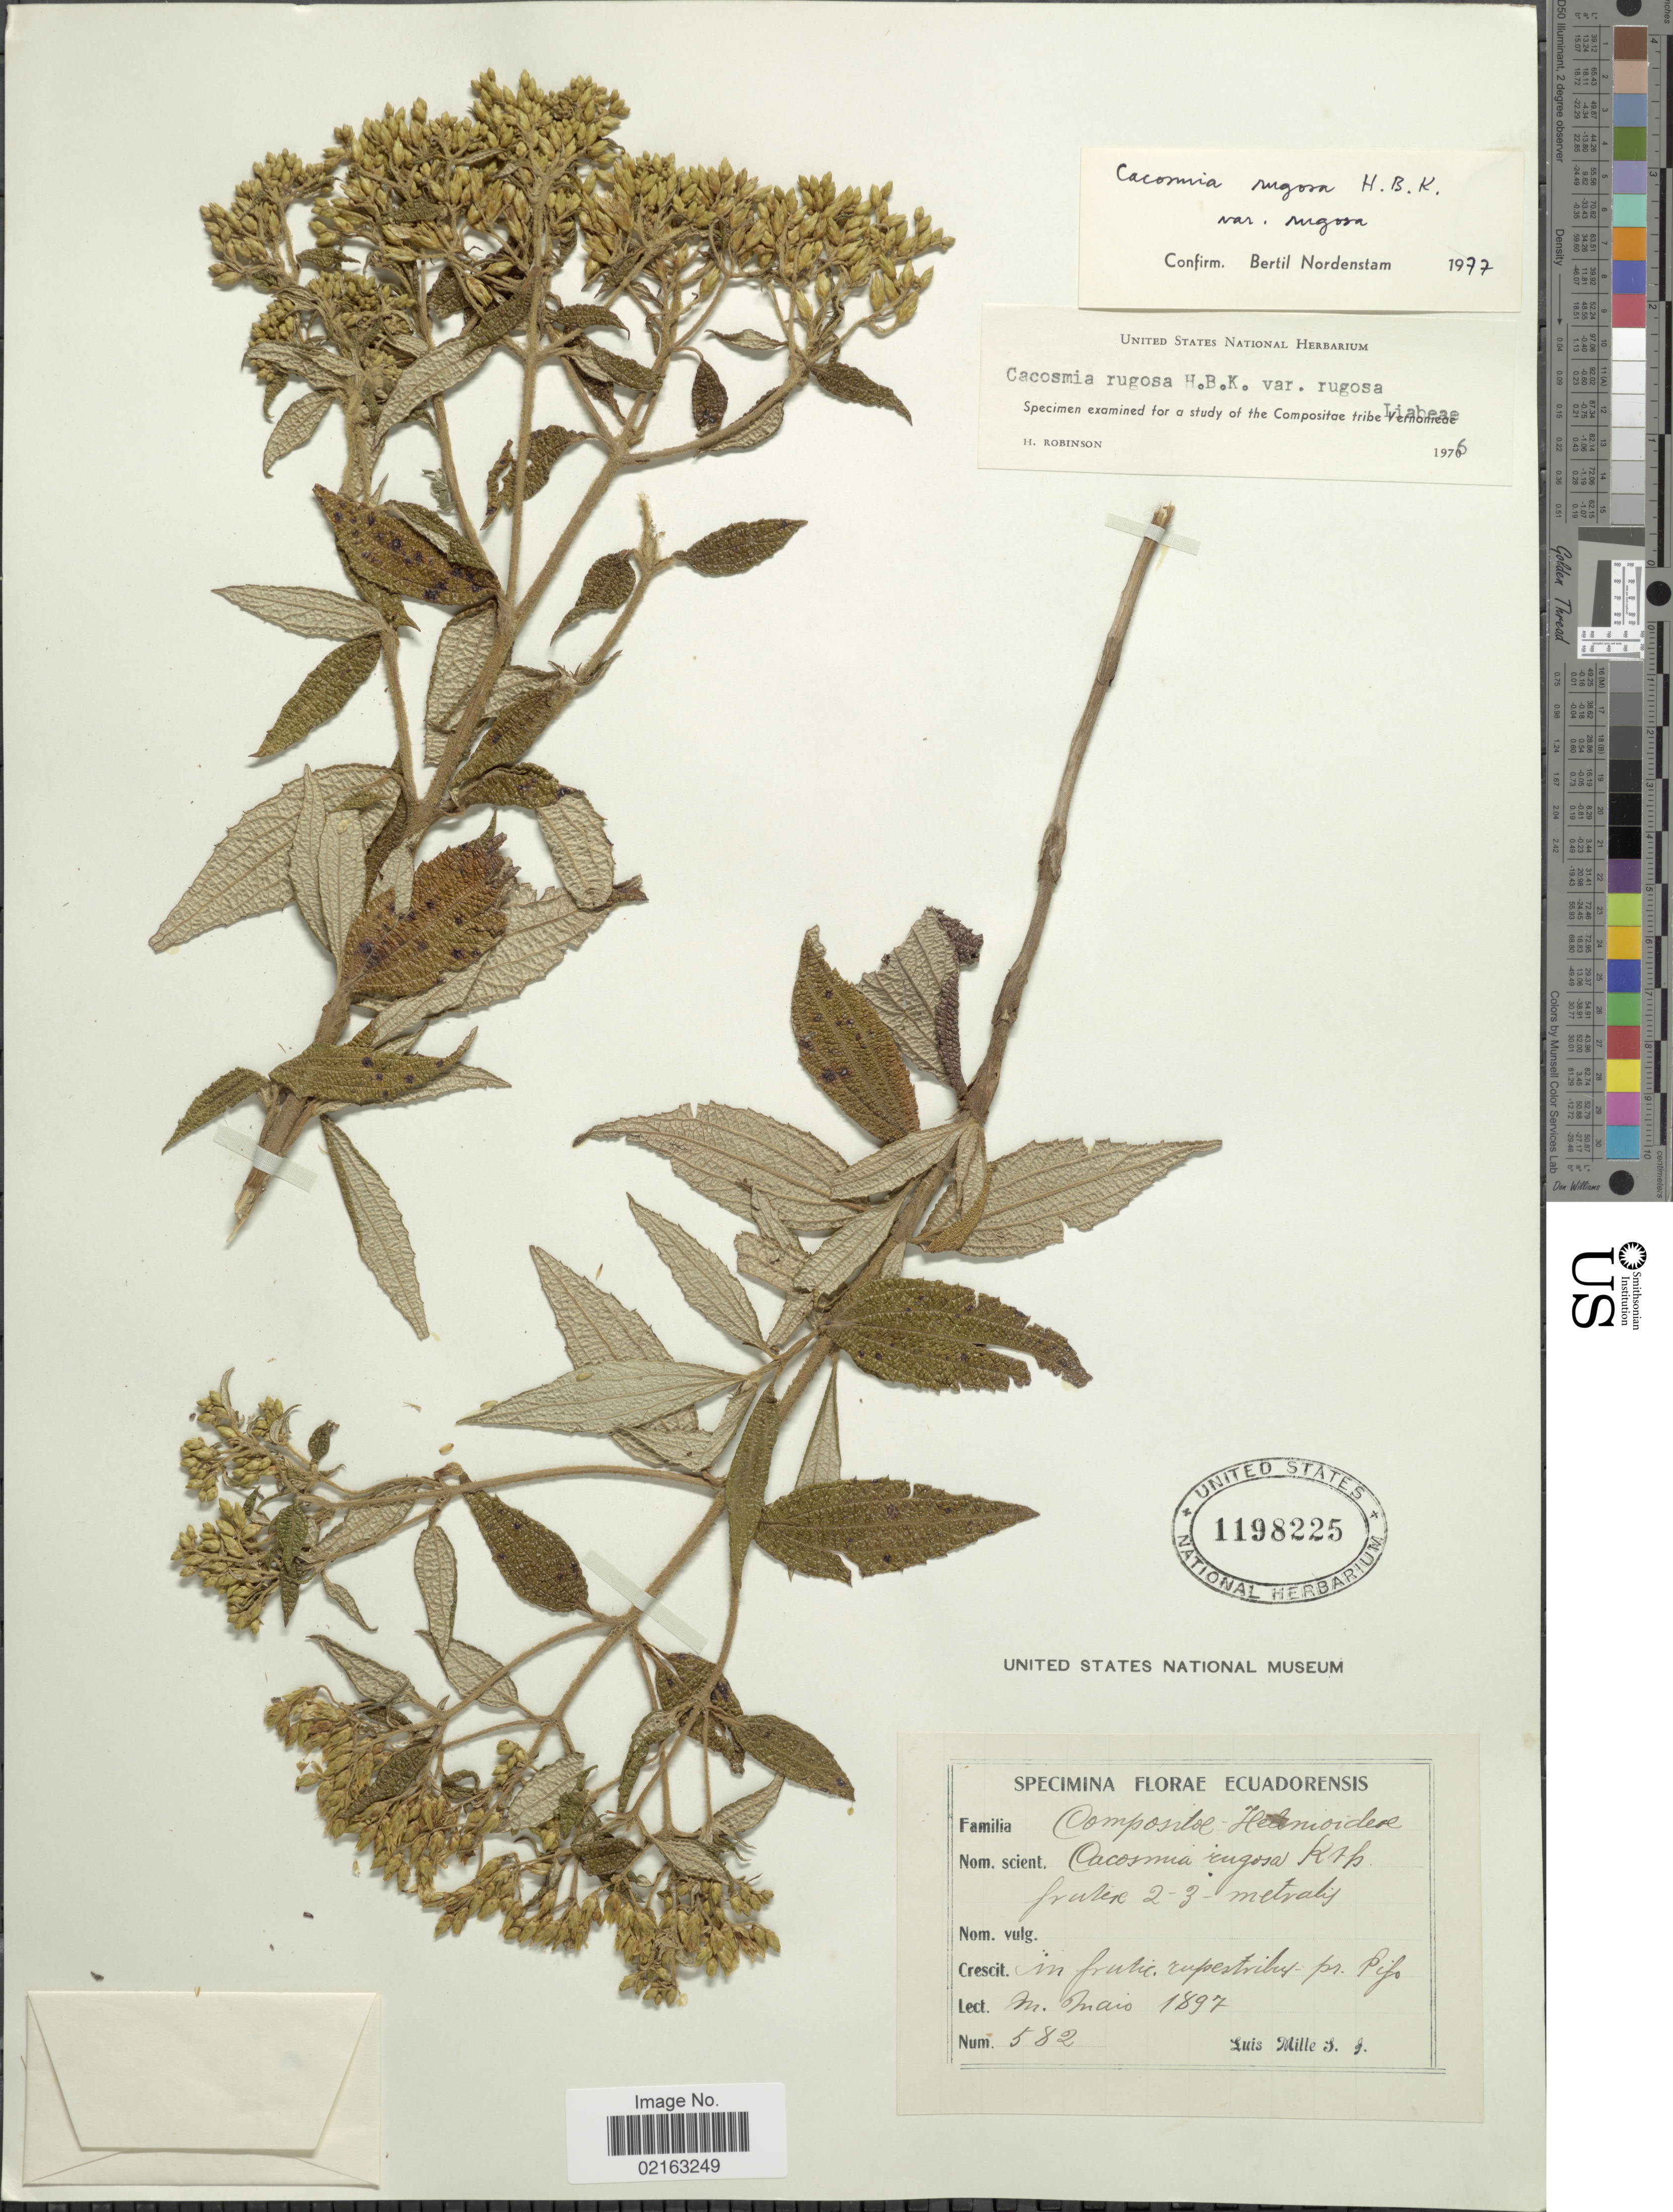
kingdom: Plantae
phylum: Tracheophyta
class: Magnoliopsida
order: Asterales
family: Asteraceae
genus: Cacosmia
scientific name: Cacosmia rugosa var. rugosa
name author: Kunth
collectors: L. Mille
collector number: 582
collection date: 1897-05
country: Ecuador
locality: In frutic. rupestribus pr. Pipo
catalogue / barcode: US 1198225